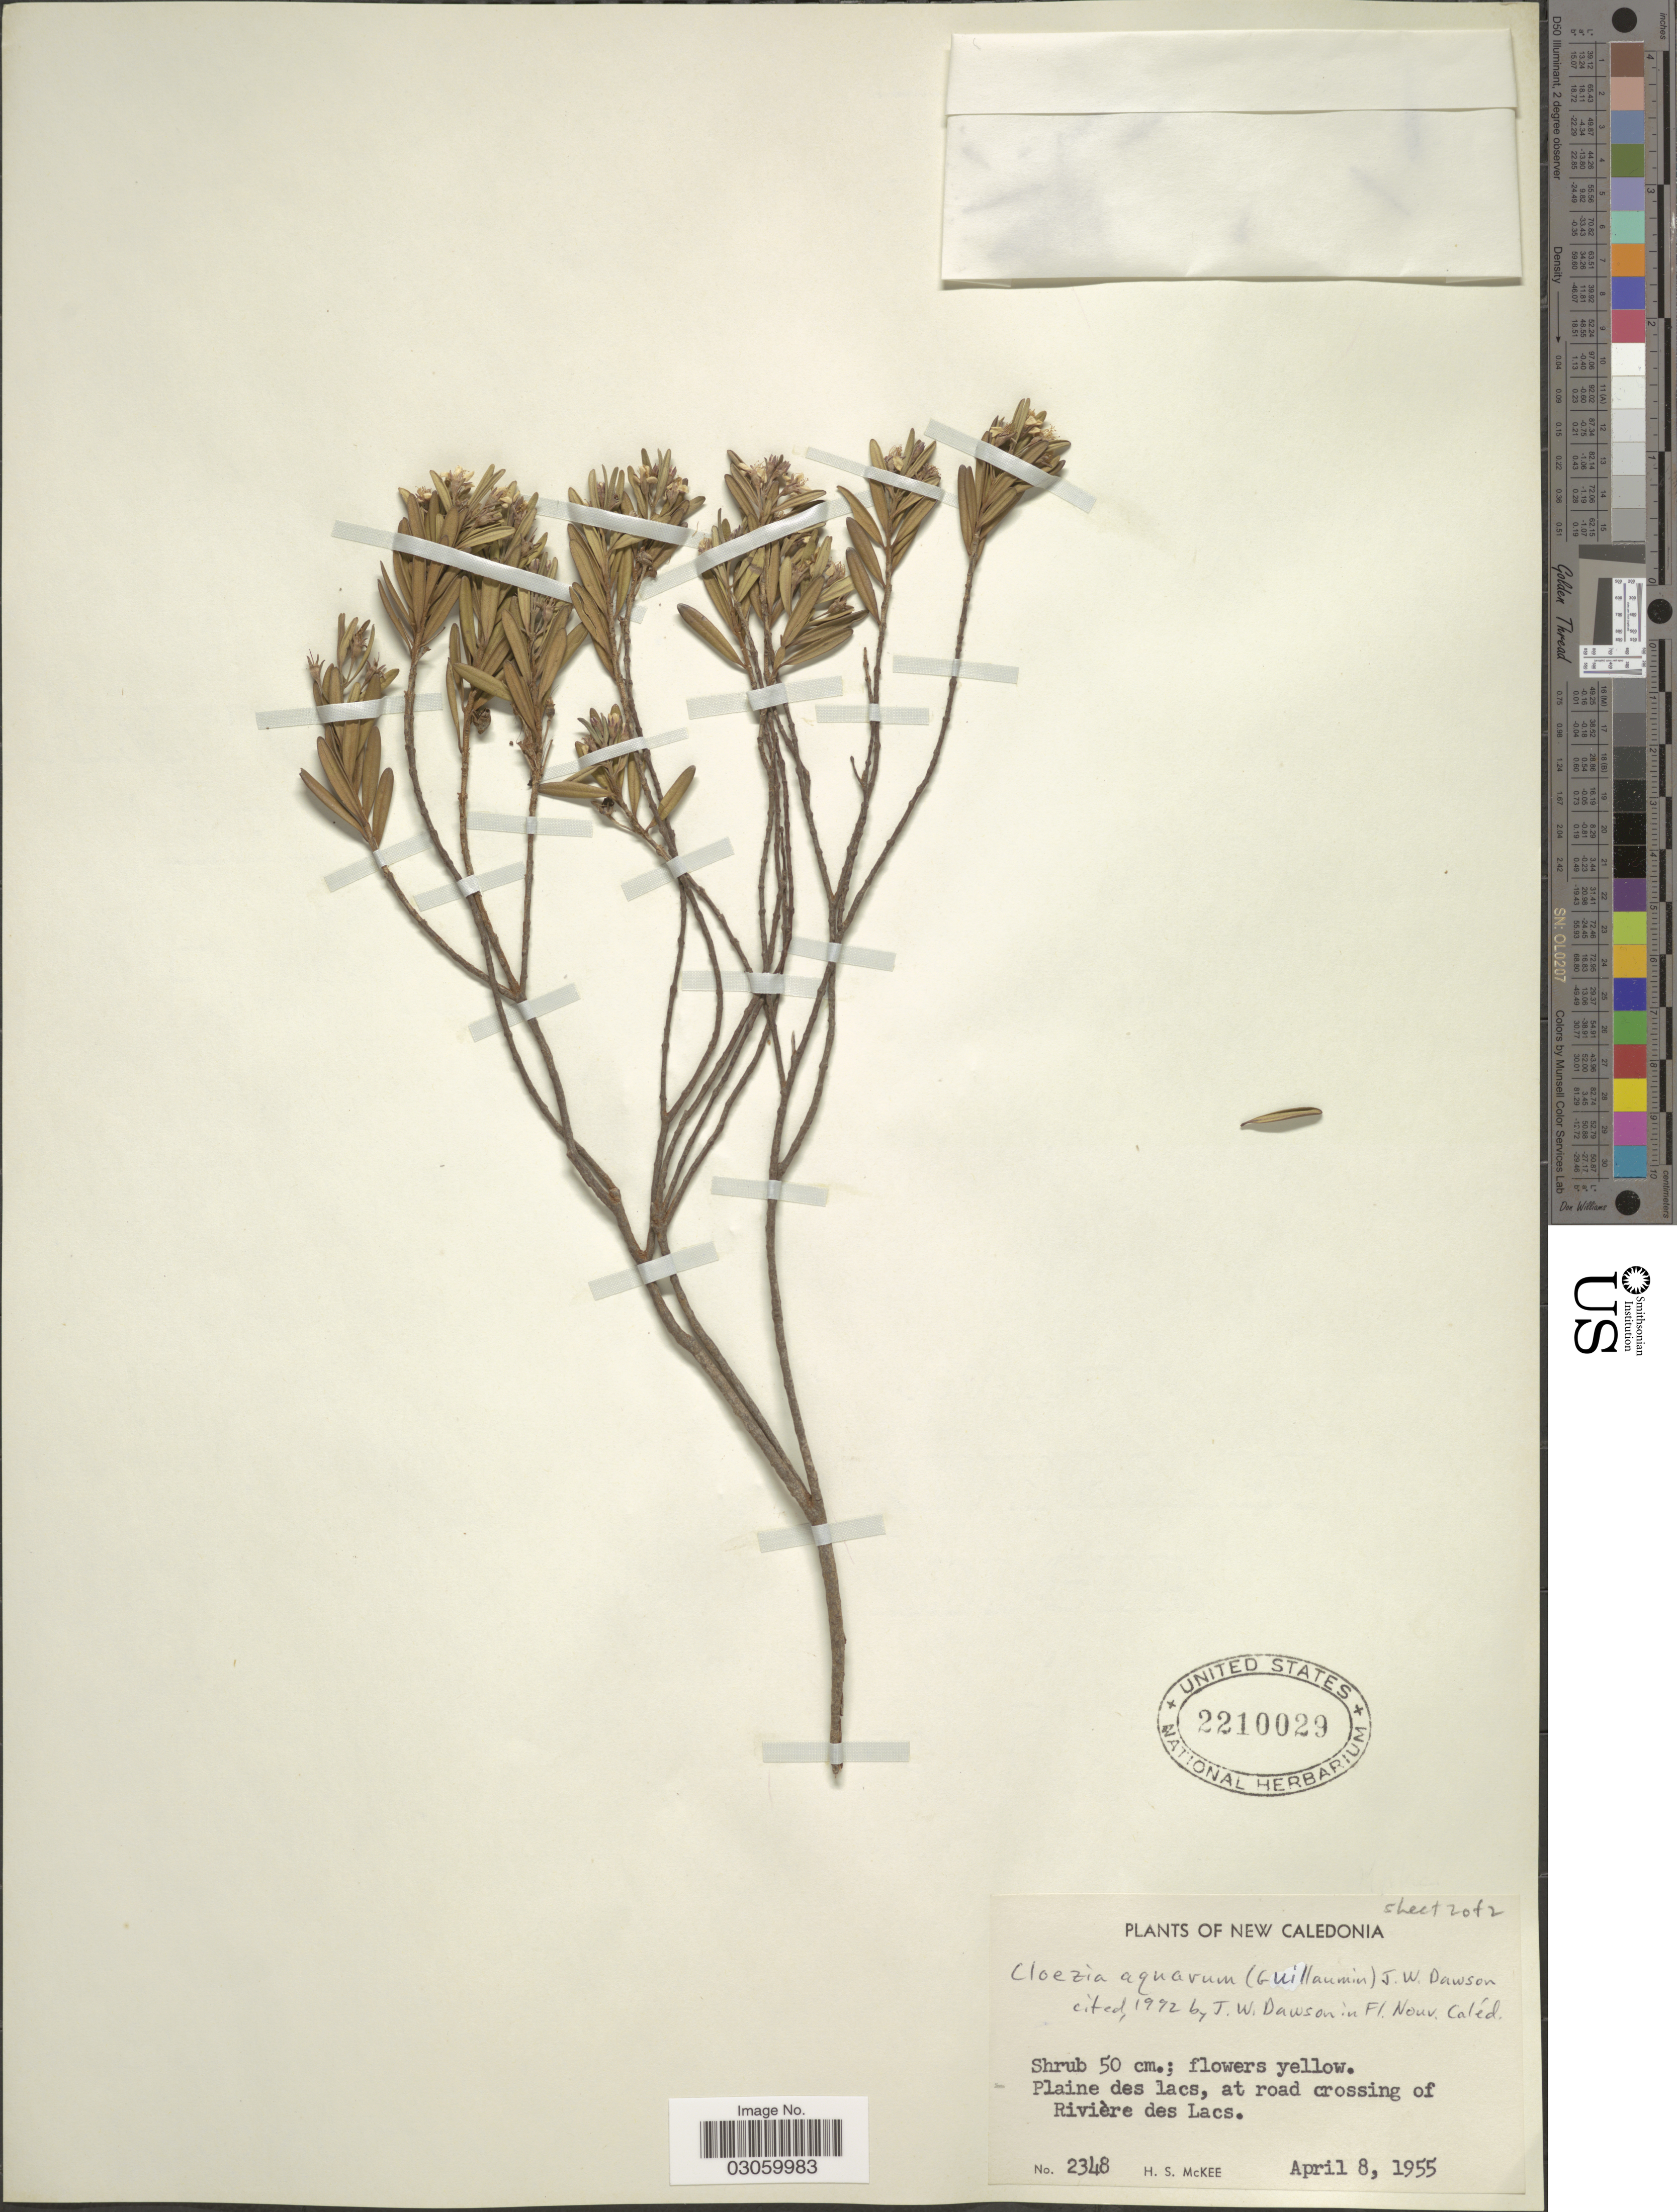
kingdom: Plantae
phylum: Tracheophyta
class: Magnoliopsida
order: Myrtales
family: Myrtaceae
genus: Cloezia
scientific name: Cloezia aquarum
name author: (Guillaumin) J.W. Dawson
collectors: H. S. McKee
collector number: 2348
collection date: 1955-04-08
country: New Caledonia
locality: Plaine des Lacs, at road crossing of Rivière des Lacs.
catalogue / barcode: US 2210029